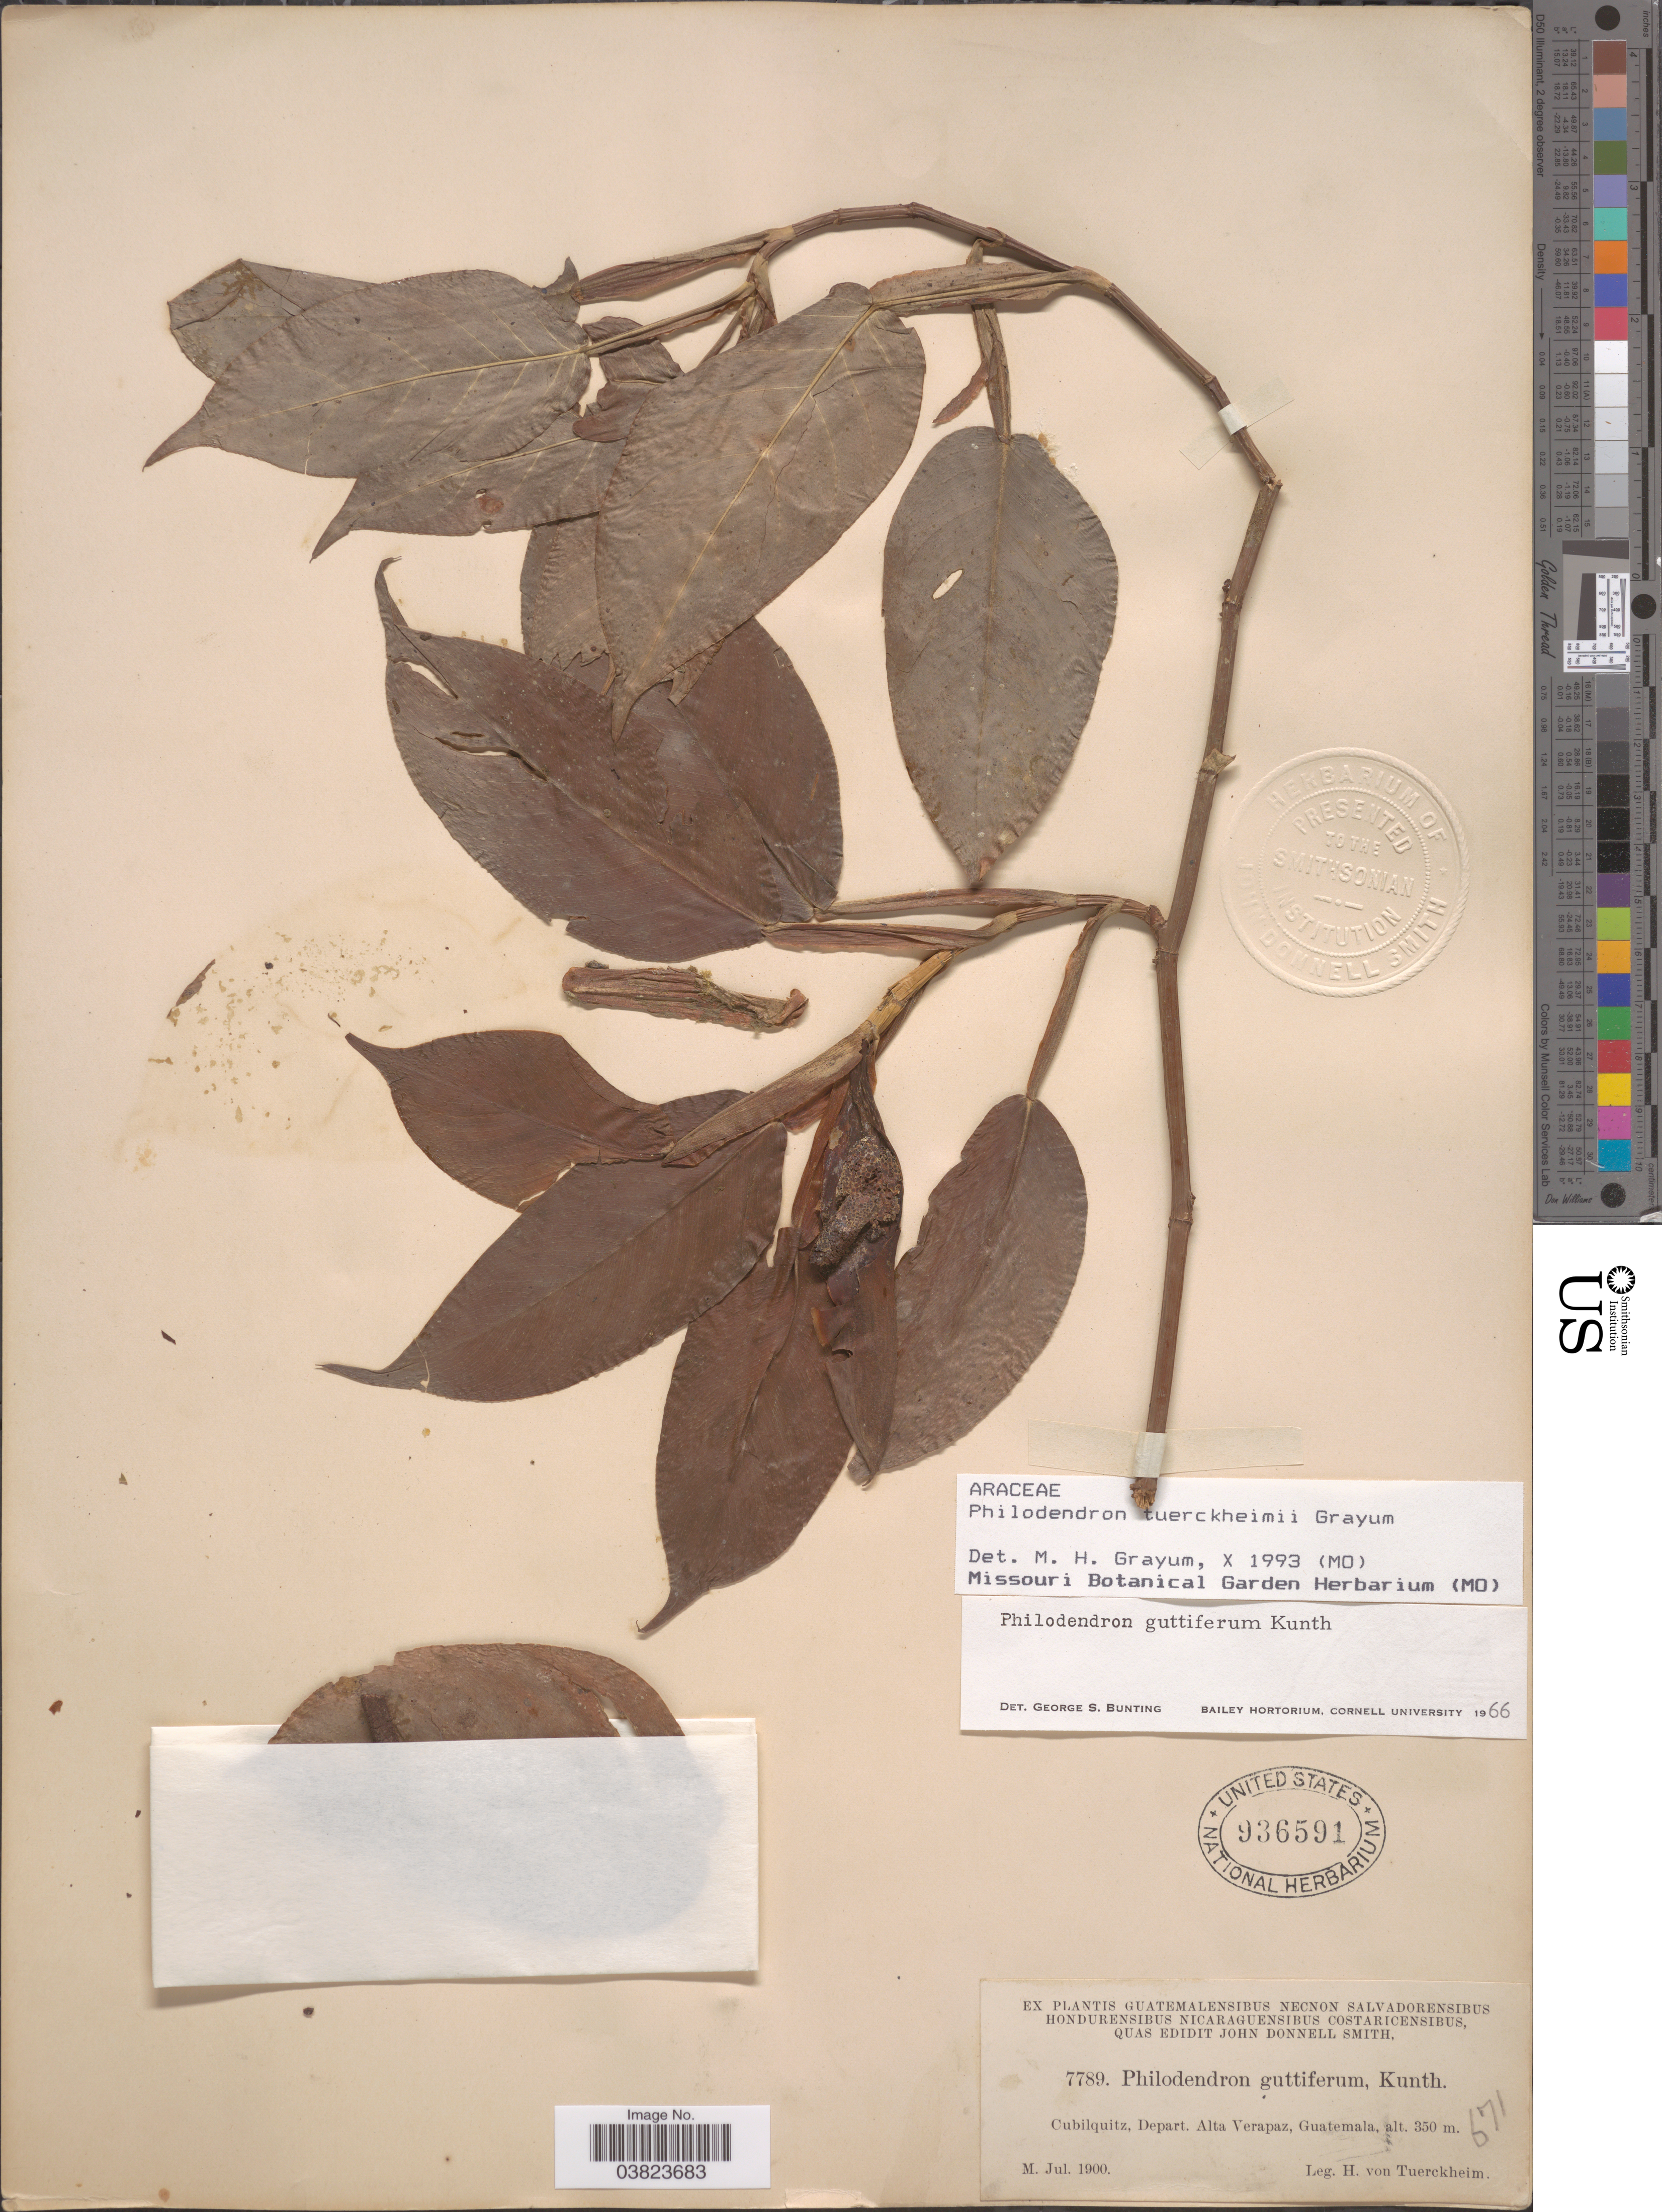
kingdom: Plantae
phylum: Tracheophyta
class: Liliopsida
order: Alismatales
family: Araceae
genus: Philodendron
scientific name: Philodendron tuerckheimii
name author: Grayam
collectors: H. von Türckheim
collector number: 7789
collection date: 1900-07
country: Guatemala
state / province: Alta Verapaz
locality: Cubilquitz, Depart. Alta Verapaz.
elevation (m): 350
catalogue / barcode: US 936591